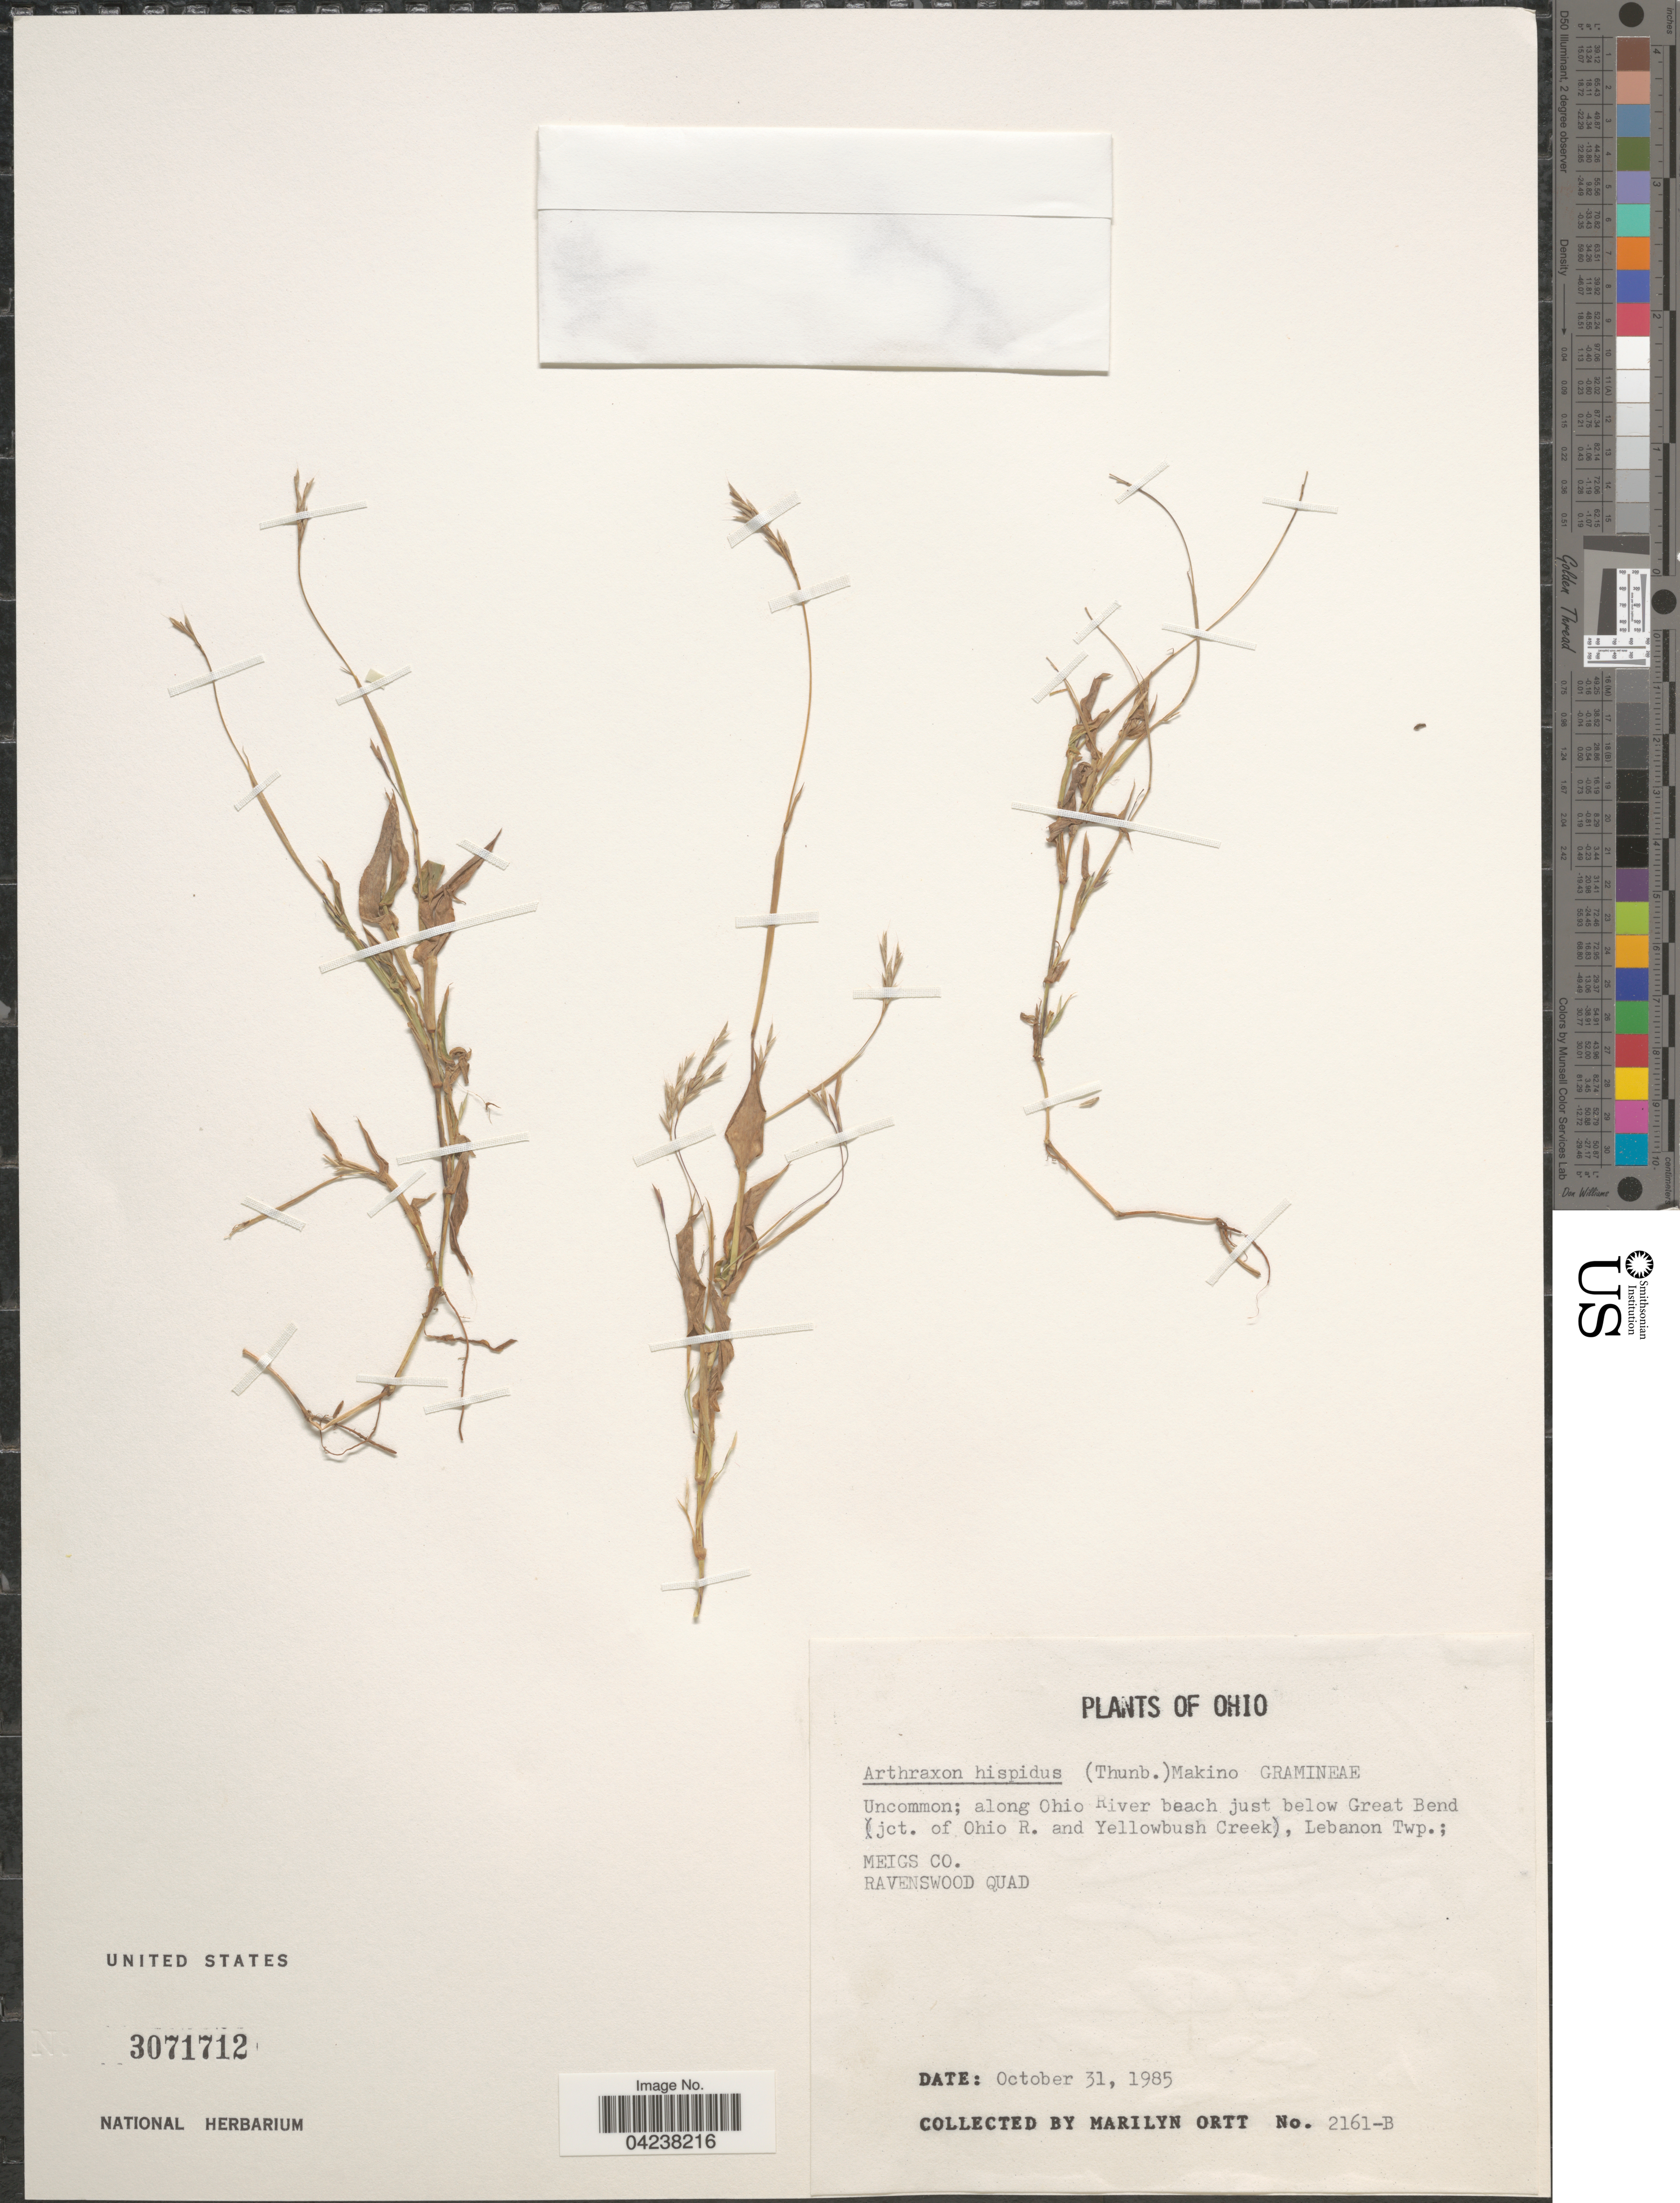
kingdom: Plantae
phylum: Tracheophyta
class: Liliopsida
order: Poales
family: Poaceae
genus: Arthraxon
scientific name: Arthraxon hispidus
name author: (Thunb.) Makino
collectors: M. Ortt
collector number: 2161-B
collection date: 1985-10-31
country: United States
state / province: Ohio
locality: Uncommon; along Ohio River beach just below Great Bend (jct. of Ohio R. and Yellowbush Creek), Lebanon Twp.; Meigs Co. Ravenswood Quad.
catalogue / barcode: US 3071712